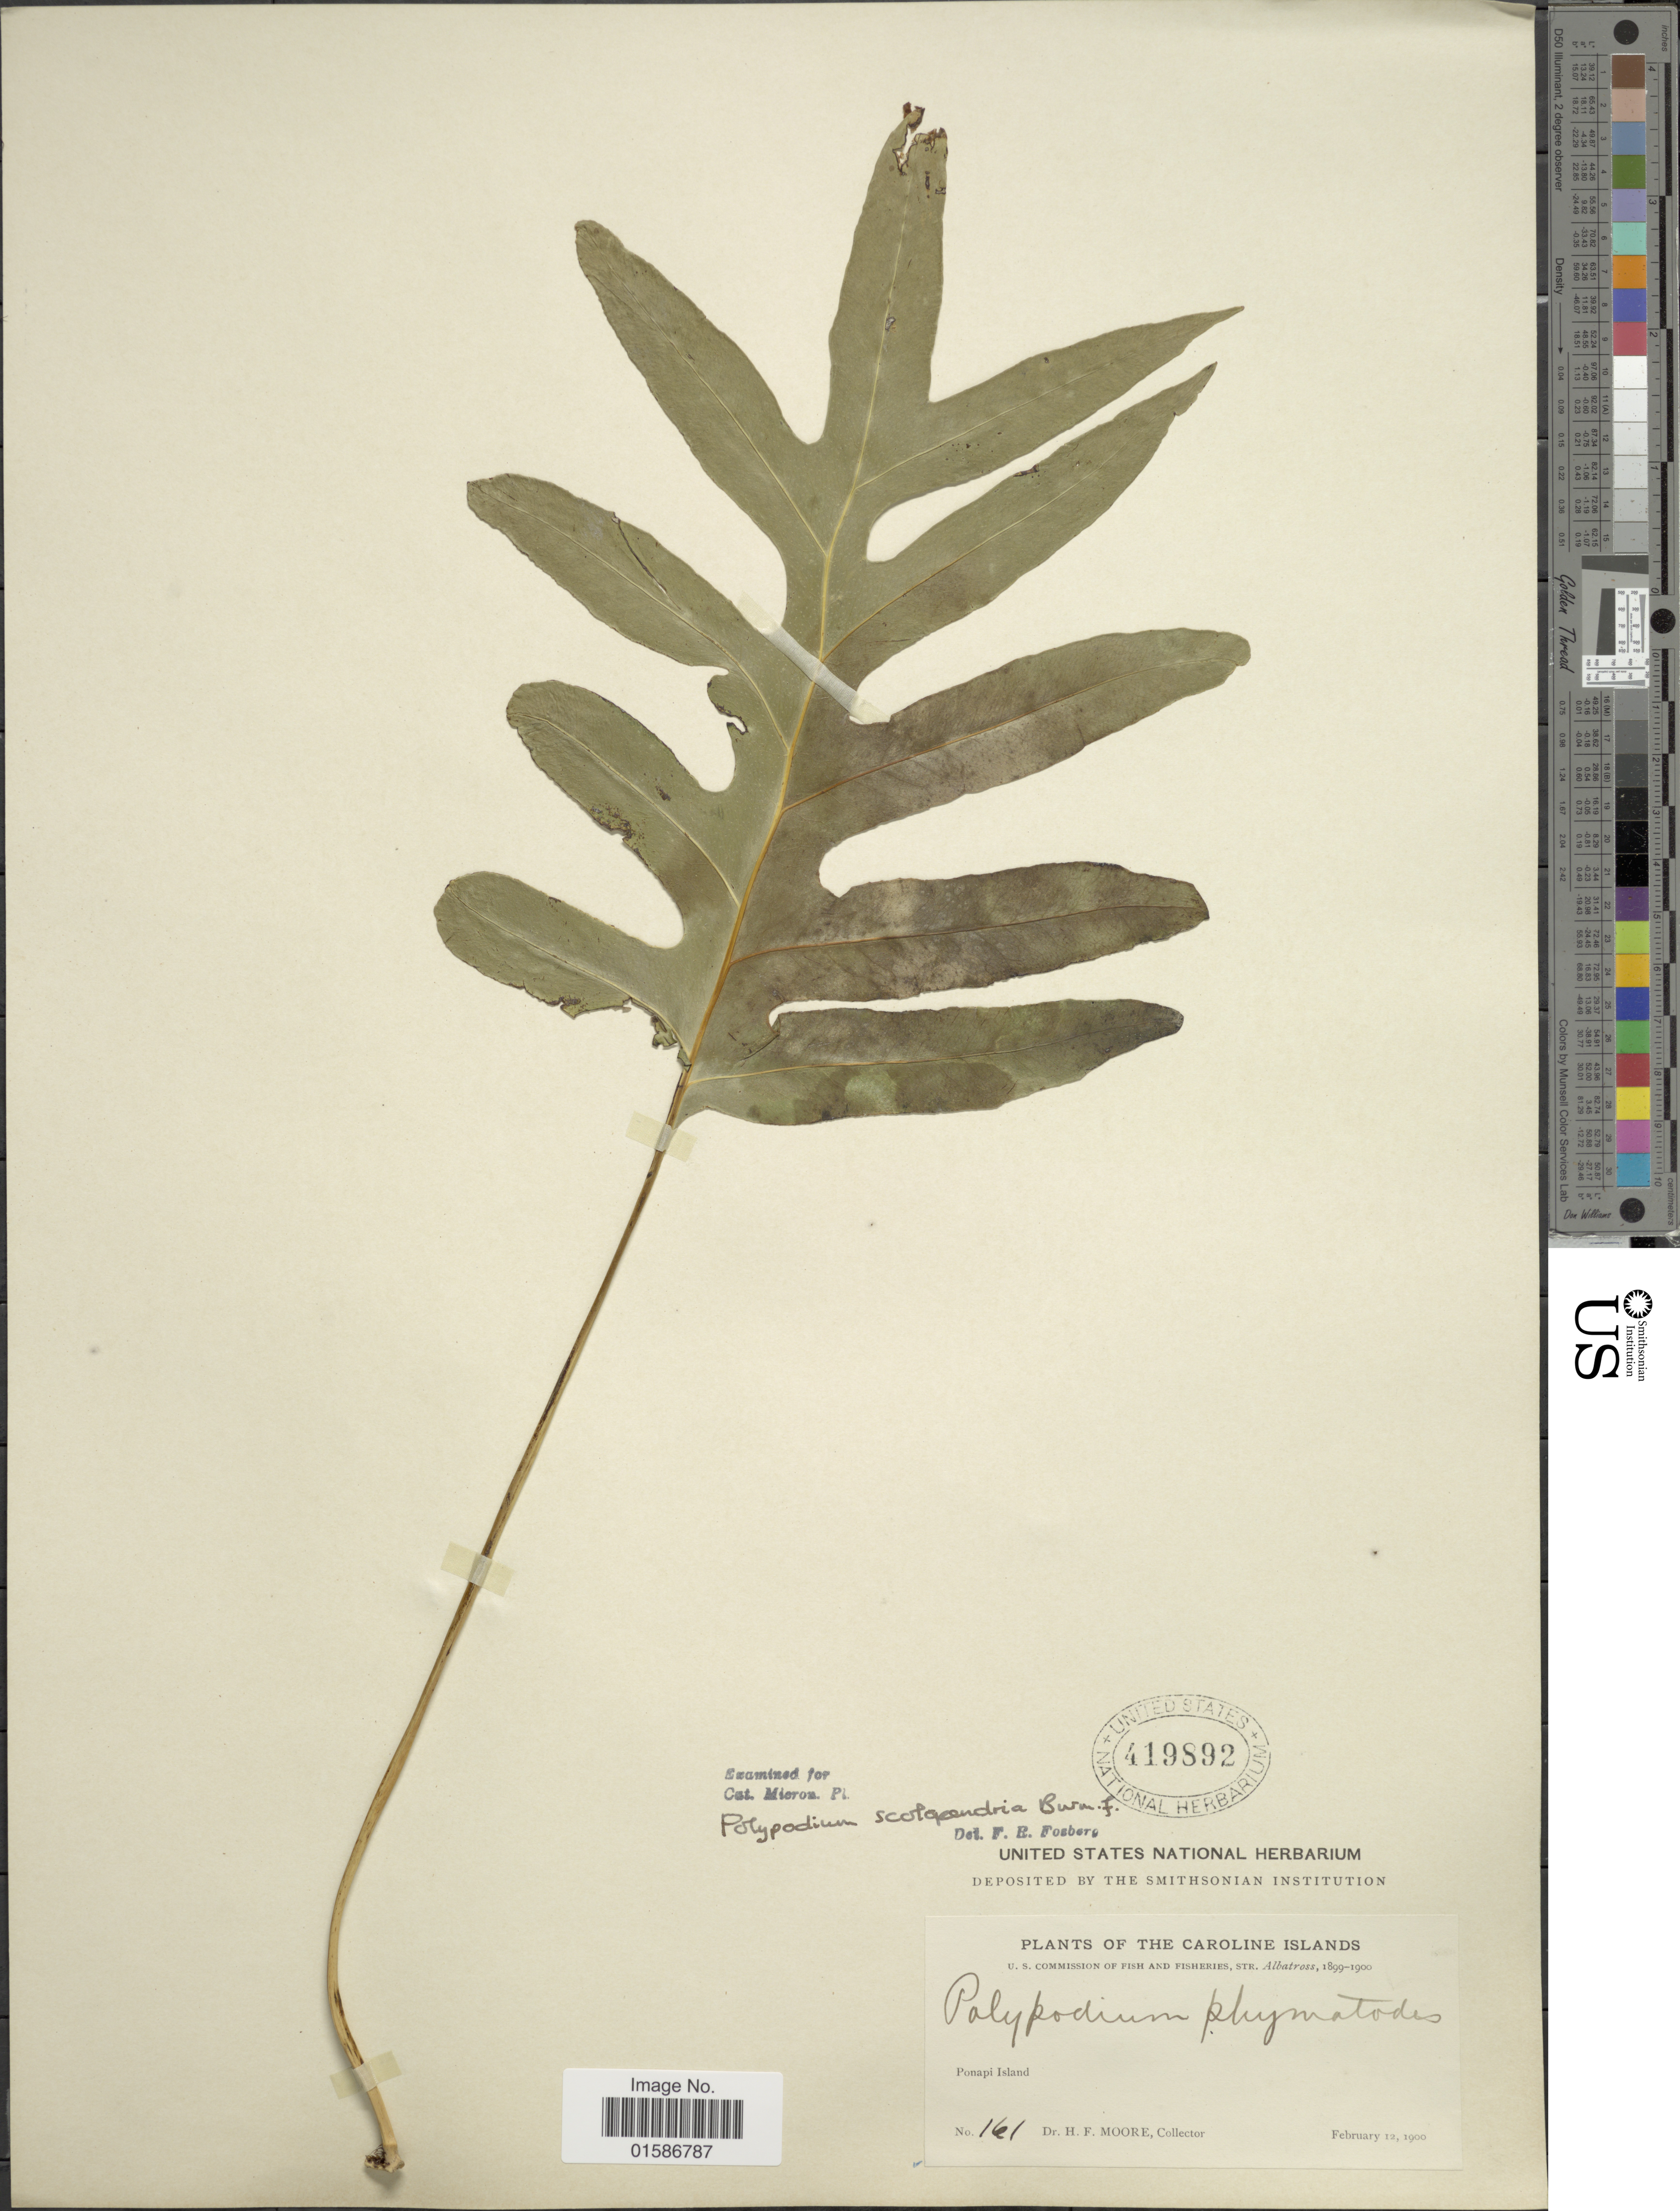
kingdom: Plantae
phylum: Tracheophyta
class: Polypodiopsida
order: Polypodiales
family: Polypodiaceae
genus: Microsorum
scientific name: Microsorum scolopendria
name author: (Burm. f.) Copel.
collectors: H. F. Moore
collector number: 161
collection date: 1900-02-12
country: Micronesia, Federated States of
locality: The Caroline Islands, Ponapi Island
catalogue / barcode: US 419892